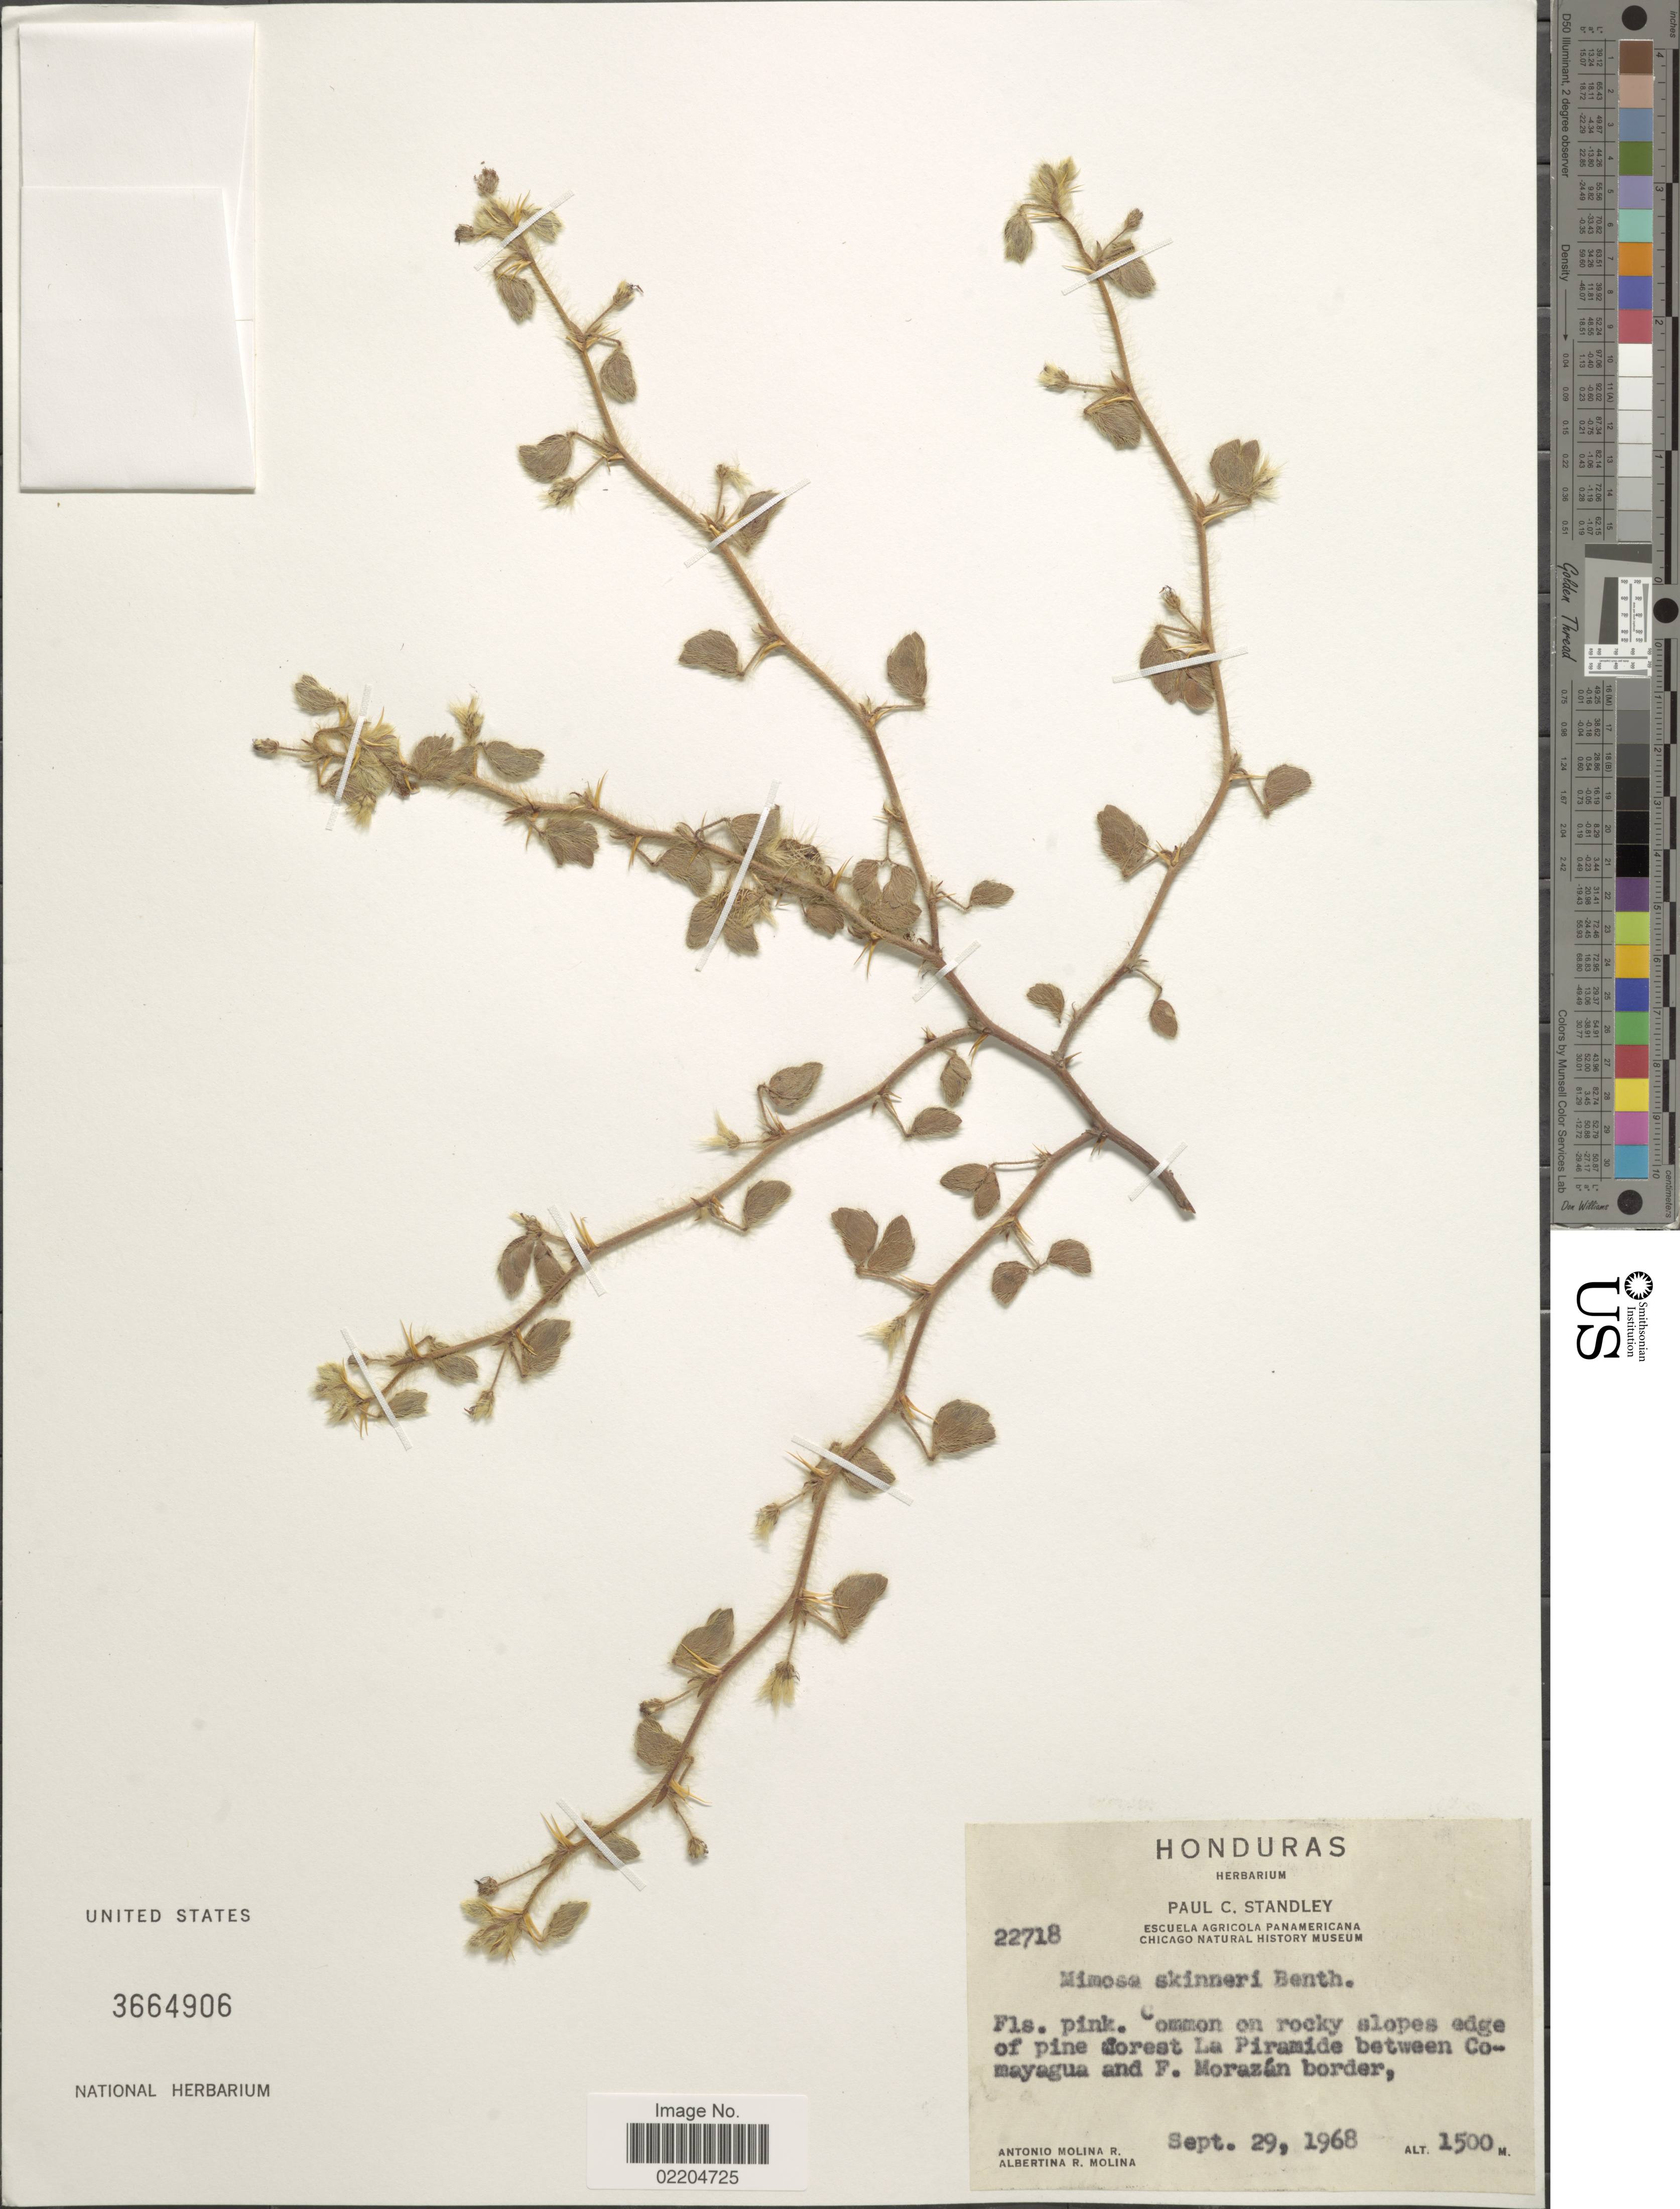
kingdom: Plantae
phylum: Tracheophyta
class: Magnoliopsida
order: Fabales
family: Fabaceae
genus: Mimosa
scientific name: Mimosa skinneri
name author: Benth.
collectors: A. Molina R. & A. R. Molina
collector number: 22718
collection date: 1968-09-29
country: Honduras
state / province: Fco. Morazán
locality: Common on rocky slopes edge of pine forest La Piramide between Comayagua and F. Morazan border.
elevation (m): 1500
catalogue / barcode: US 3664906